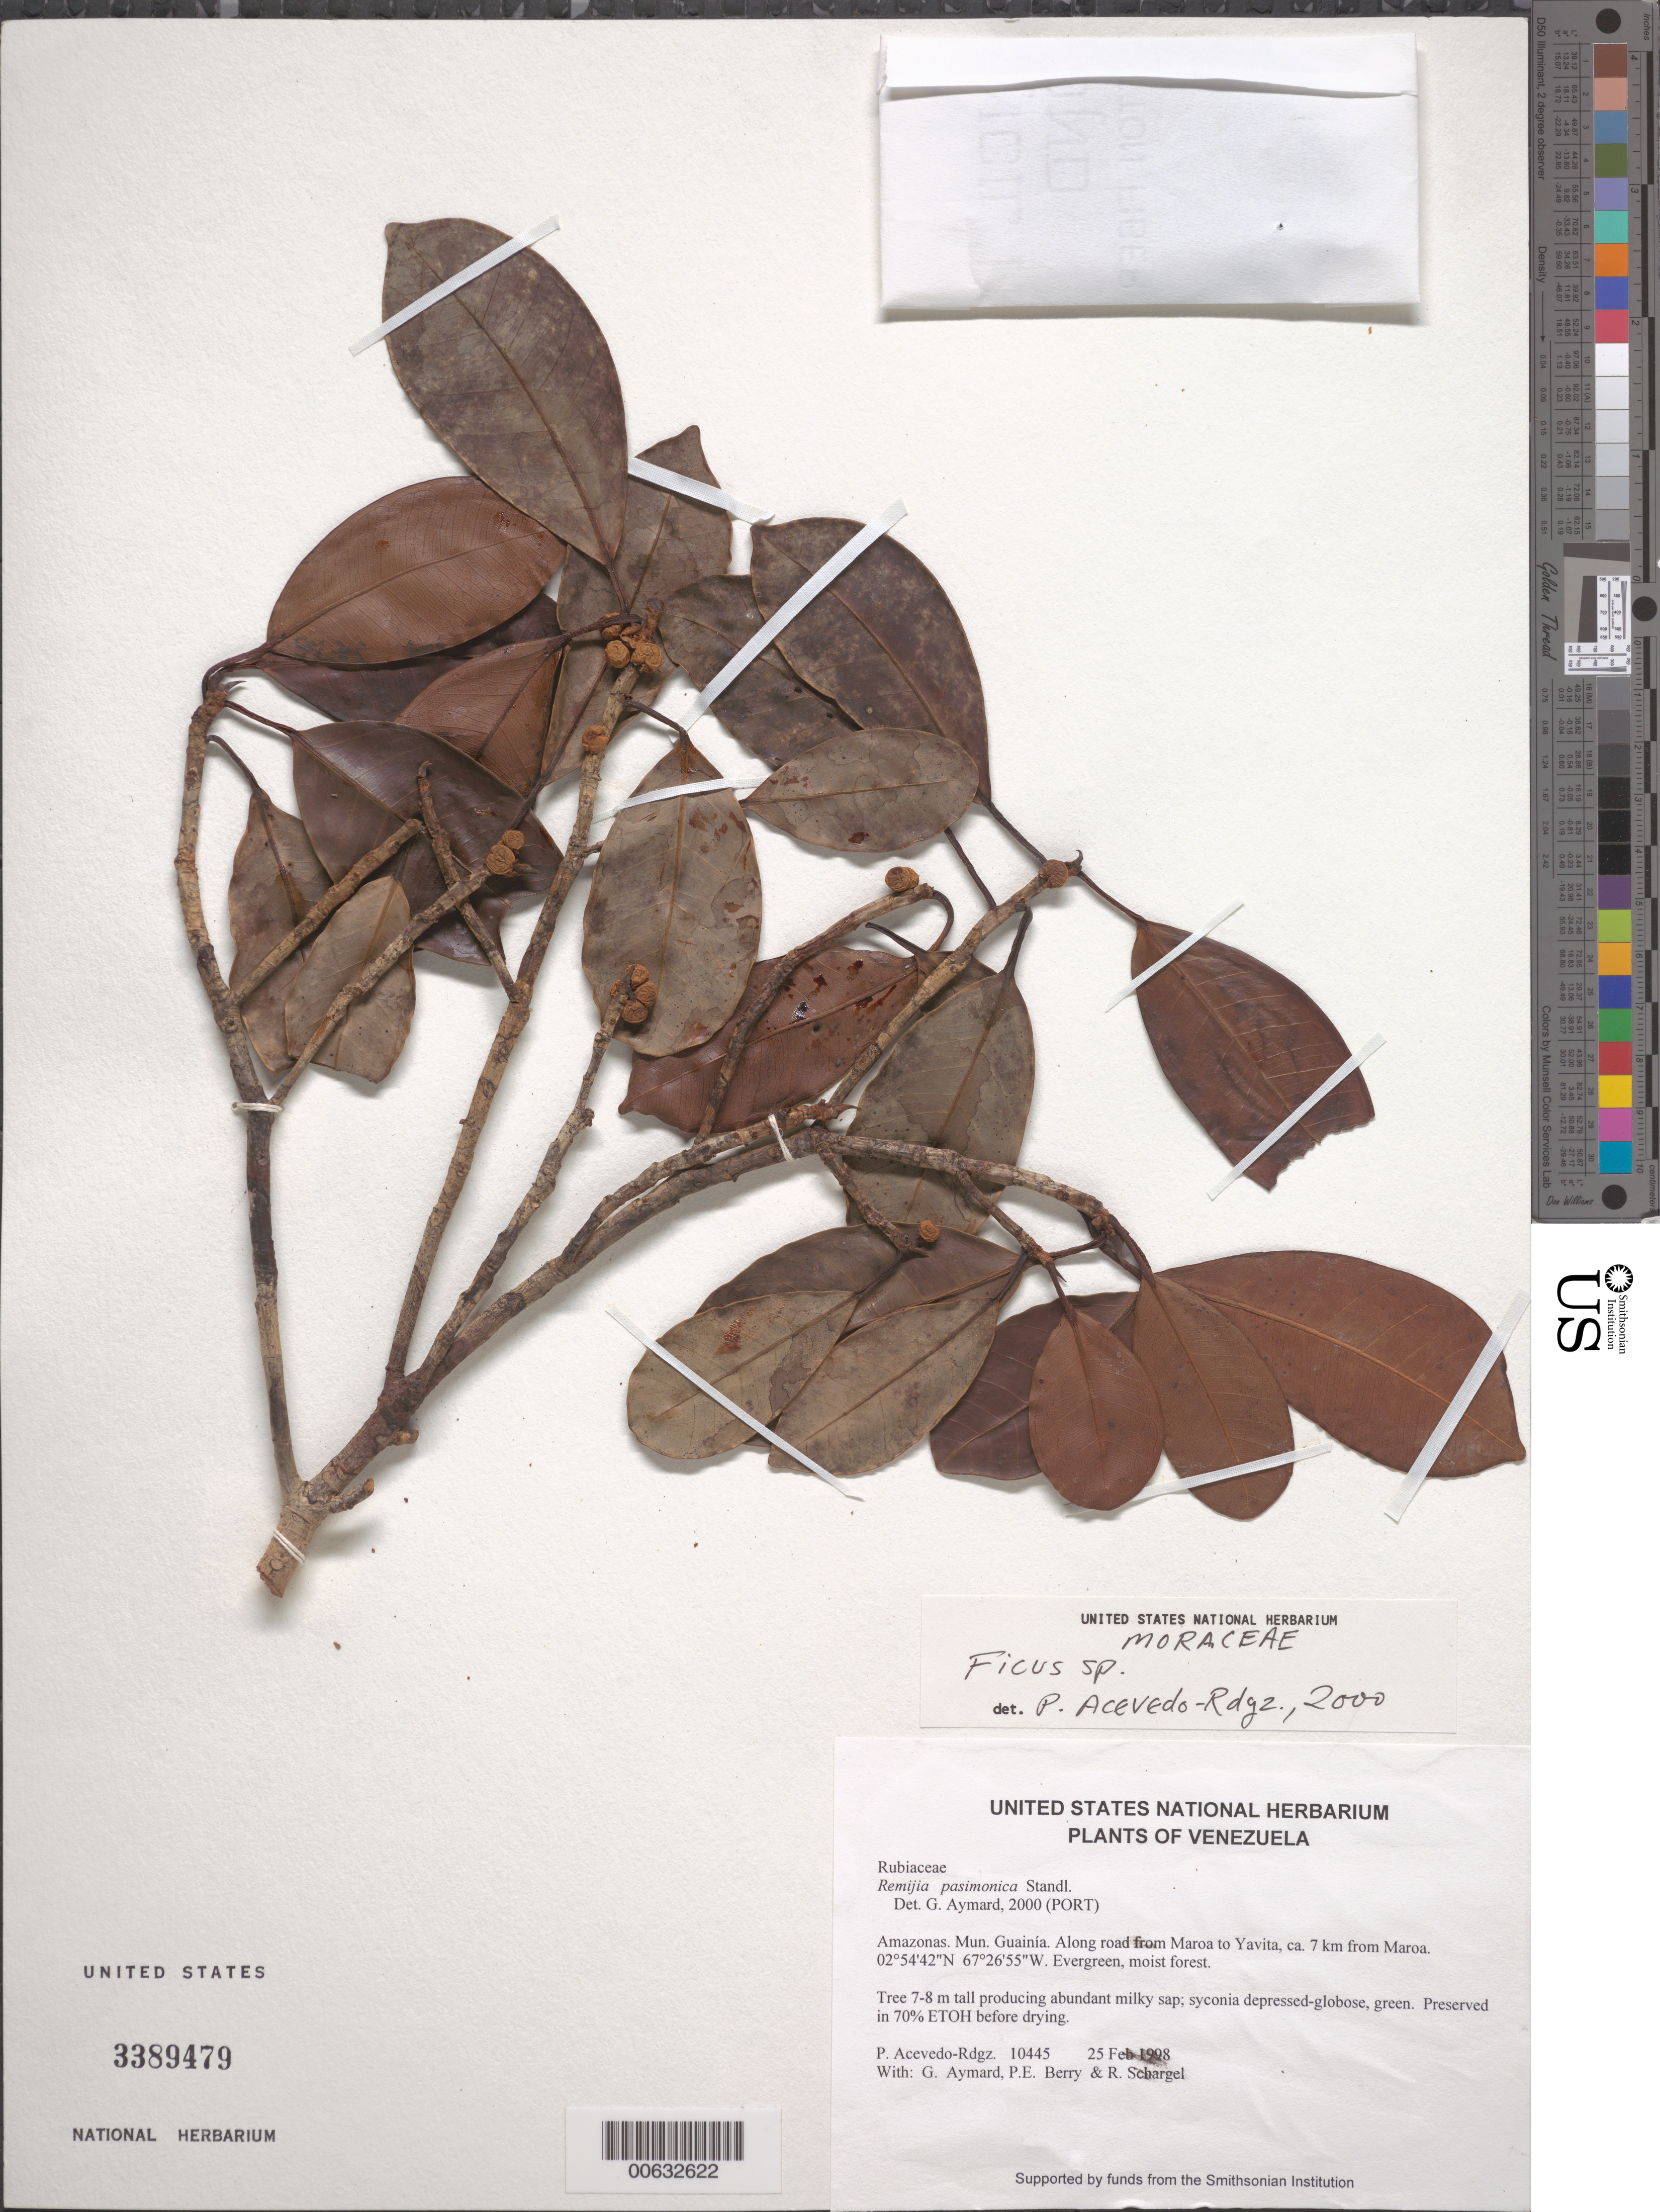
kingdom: Plantae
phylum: Tracheophyta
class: Magnoliopsida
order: Rosales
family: Moraceae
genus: Ficus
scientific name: Ficus mathewsii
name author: (Miq.) Miq.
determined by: Mitidieri, Nicole, (WIS), University of Wisconsin - Madison (UNITED STATES)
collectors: P. Acevedo-Rodr., G. A. Aymard, P. E. Berry & R. Schargel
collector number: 10445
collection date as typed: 25 Feb 1998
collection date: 1998-02-25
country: Venezuela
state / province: Amazonas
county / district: Maroa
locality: Along road from Maroa to Yavita, ca. 7 km from Maroa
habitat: Evergreen, moist forest.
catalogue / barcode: US 3389479